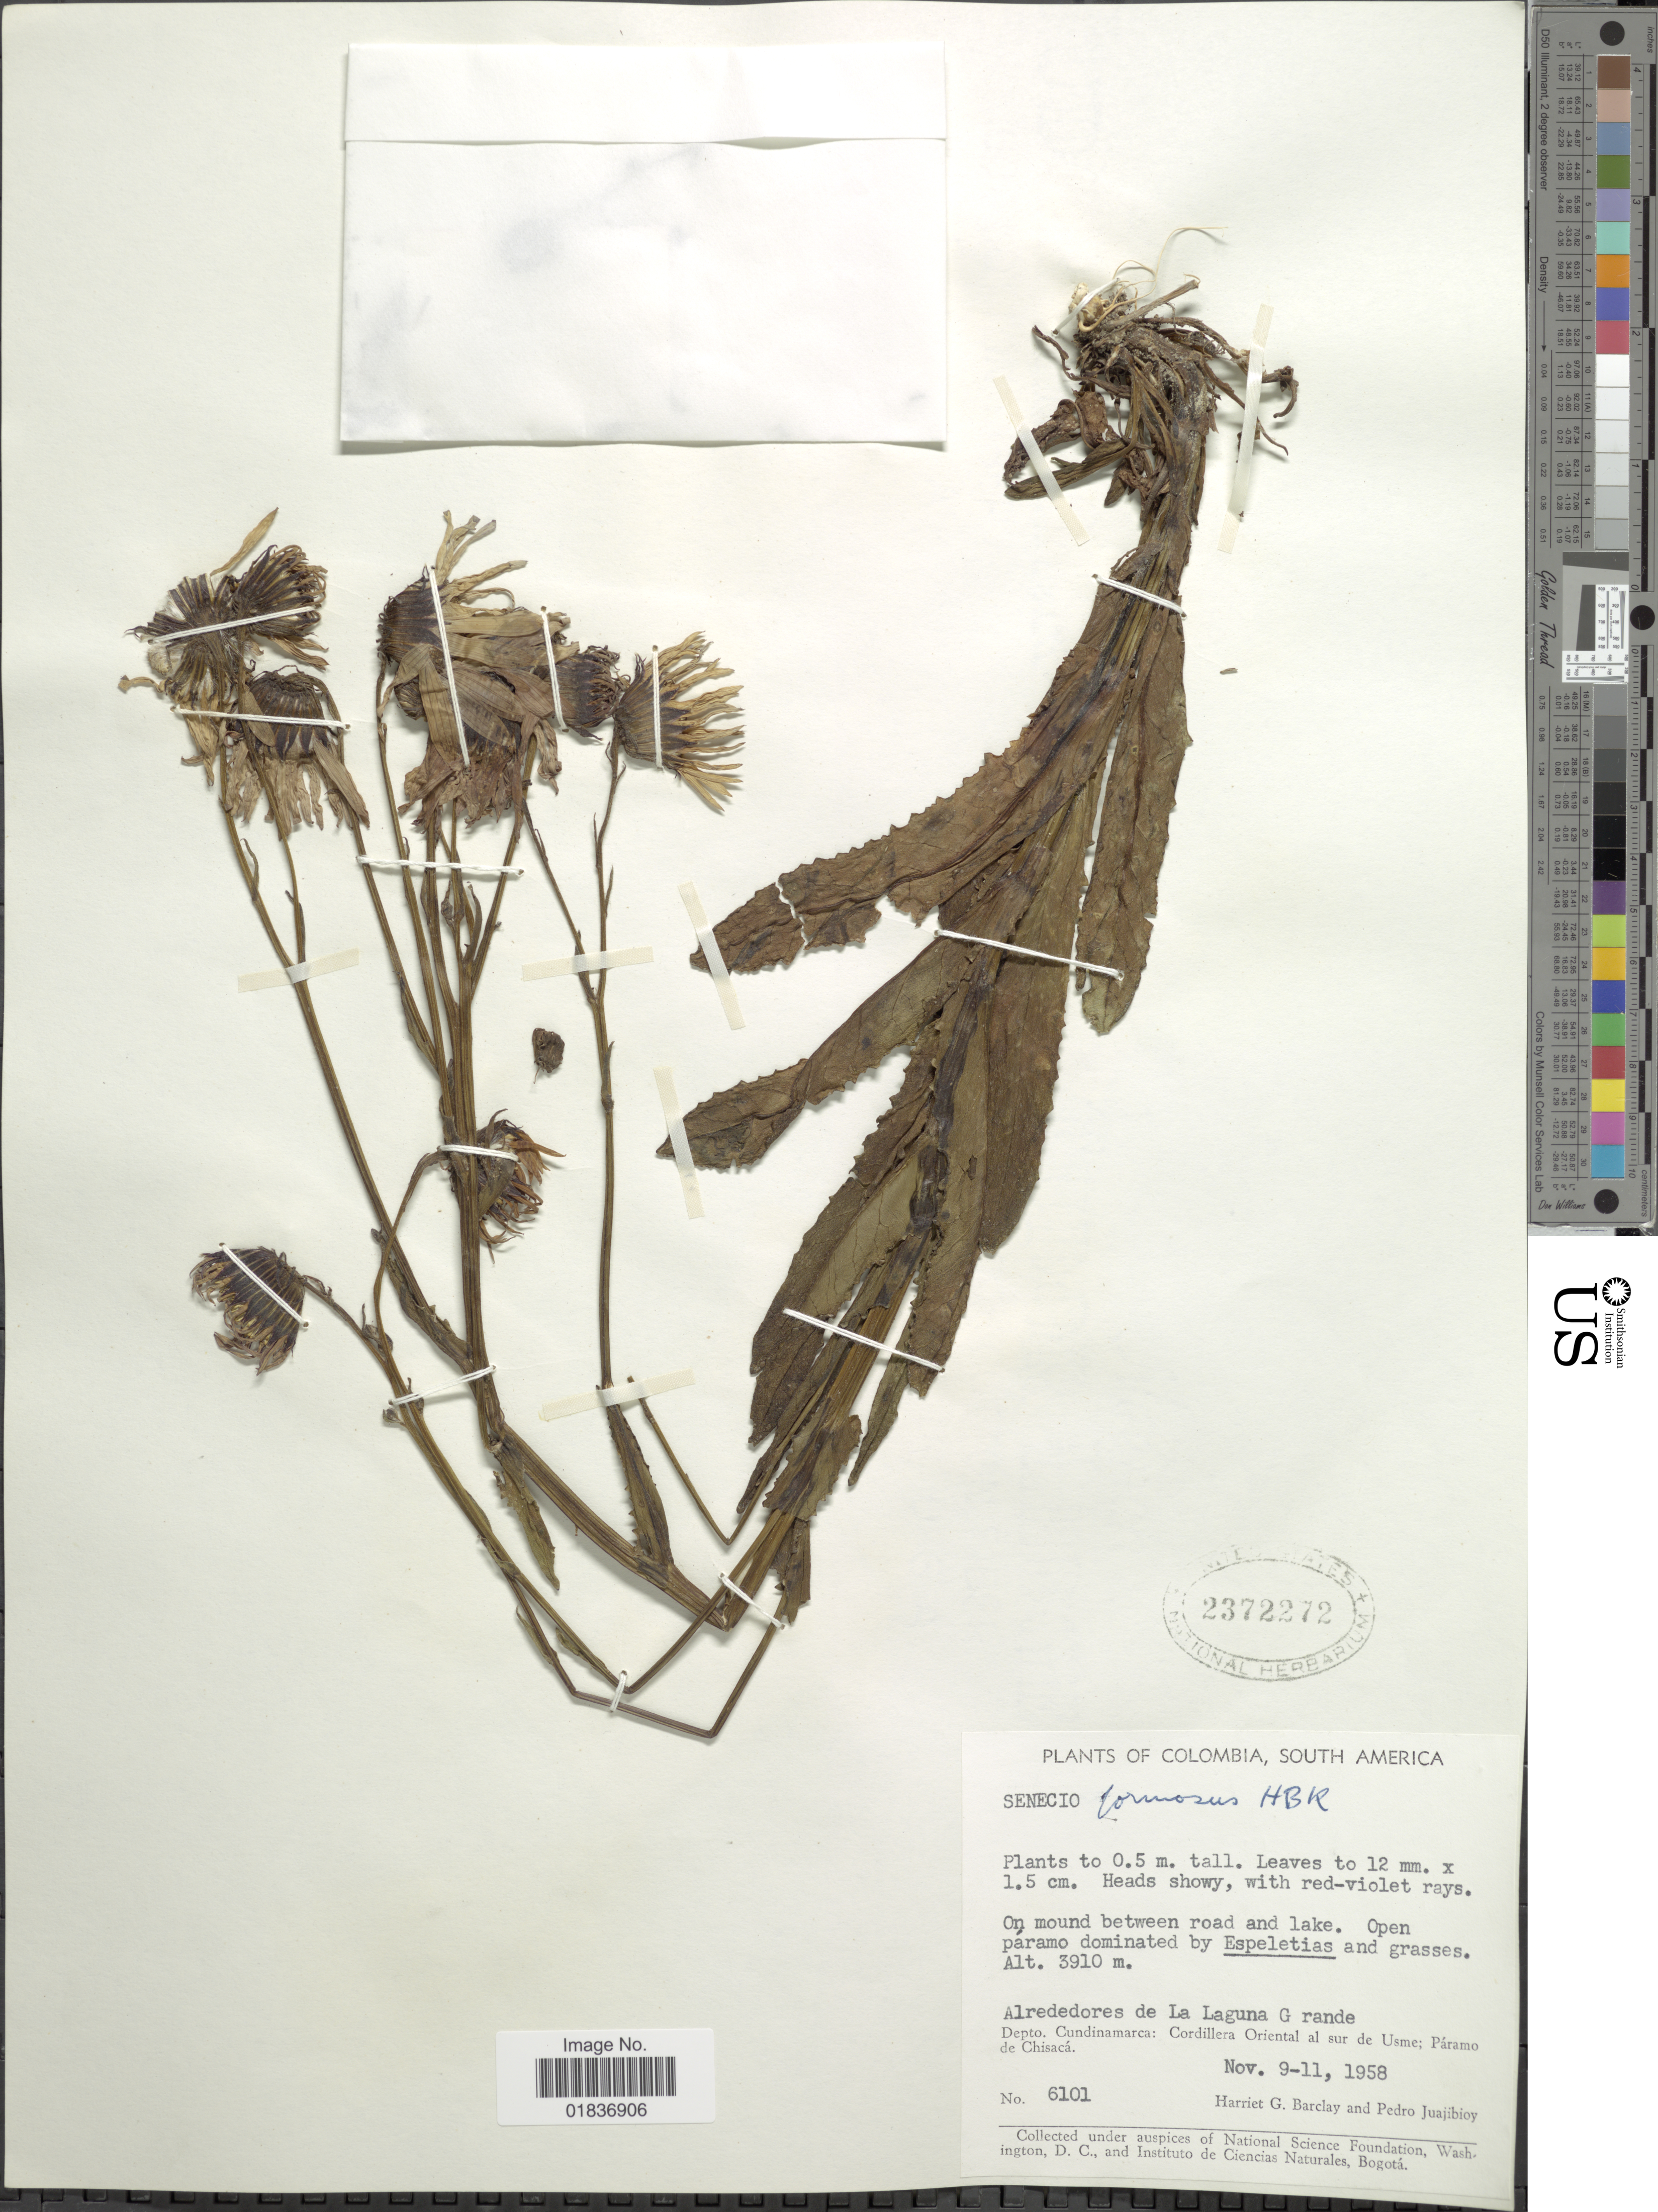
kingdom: Plantae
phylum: Tracheophyta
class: Magnoliopsida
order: Asterales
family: Asteraceae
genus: Senecio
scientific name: Senecio wedglacialis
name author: Cuatrec.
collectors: H. G. Barclay & P. Juajibioy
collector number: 6101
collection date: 1958-11-09/1958-11-11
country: Colombia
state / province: Cundinamarca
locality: Alrededores de La Laguna G. rande. Depto. Cundinamarca: Cordillera Oriental al sur de Usme: Paramo de Chisaca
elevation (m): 3910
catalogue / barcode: US 2372272